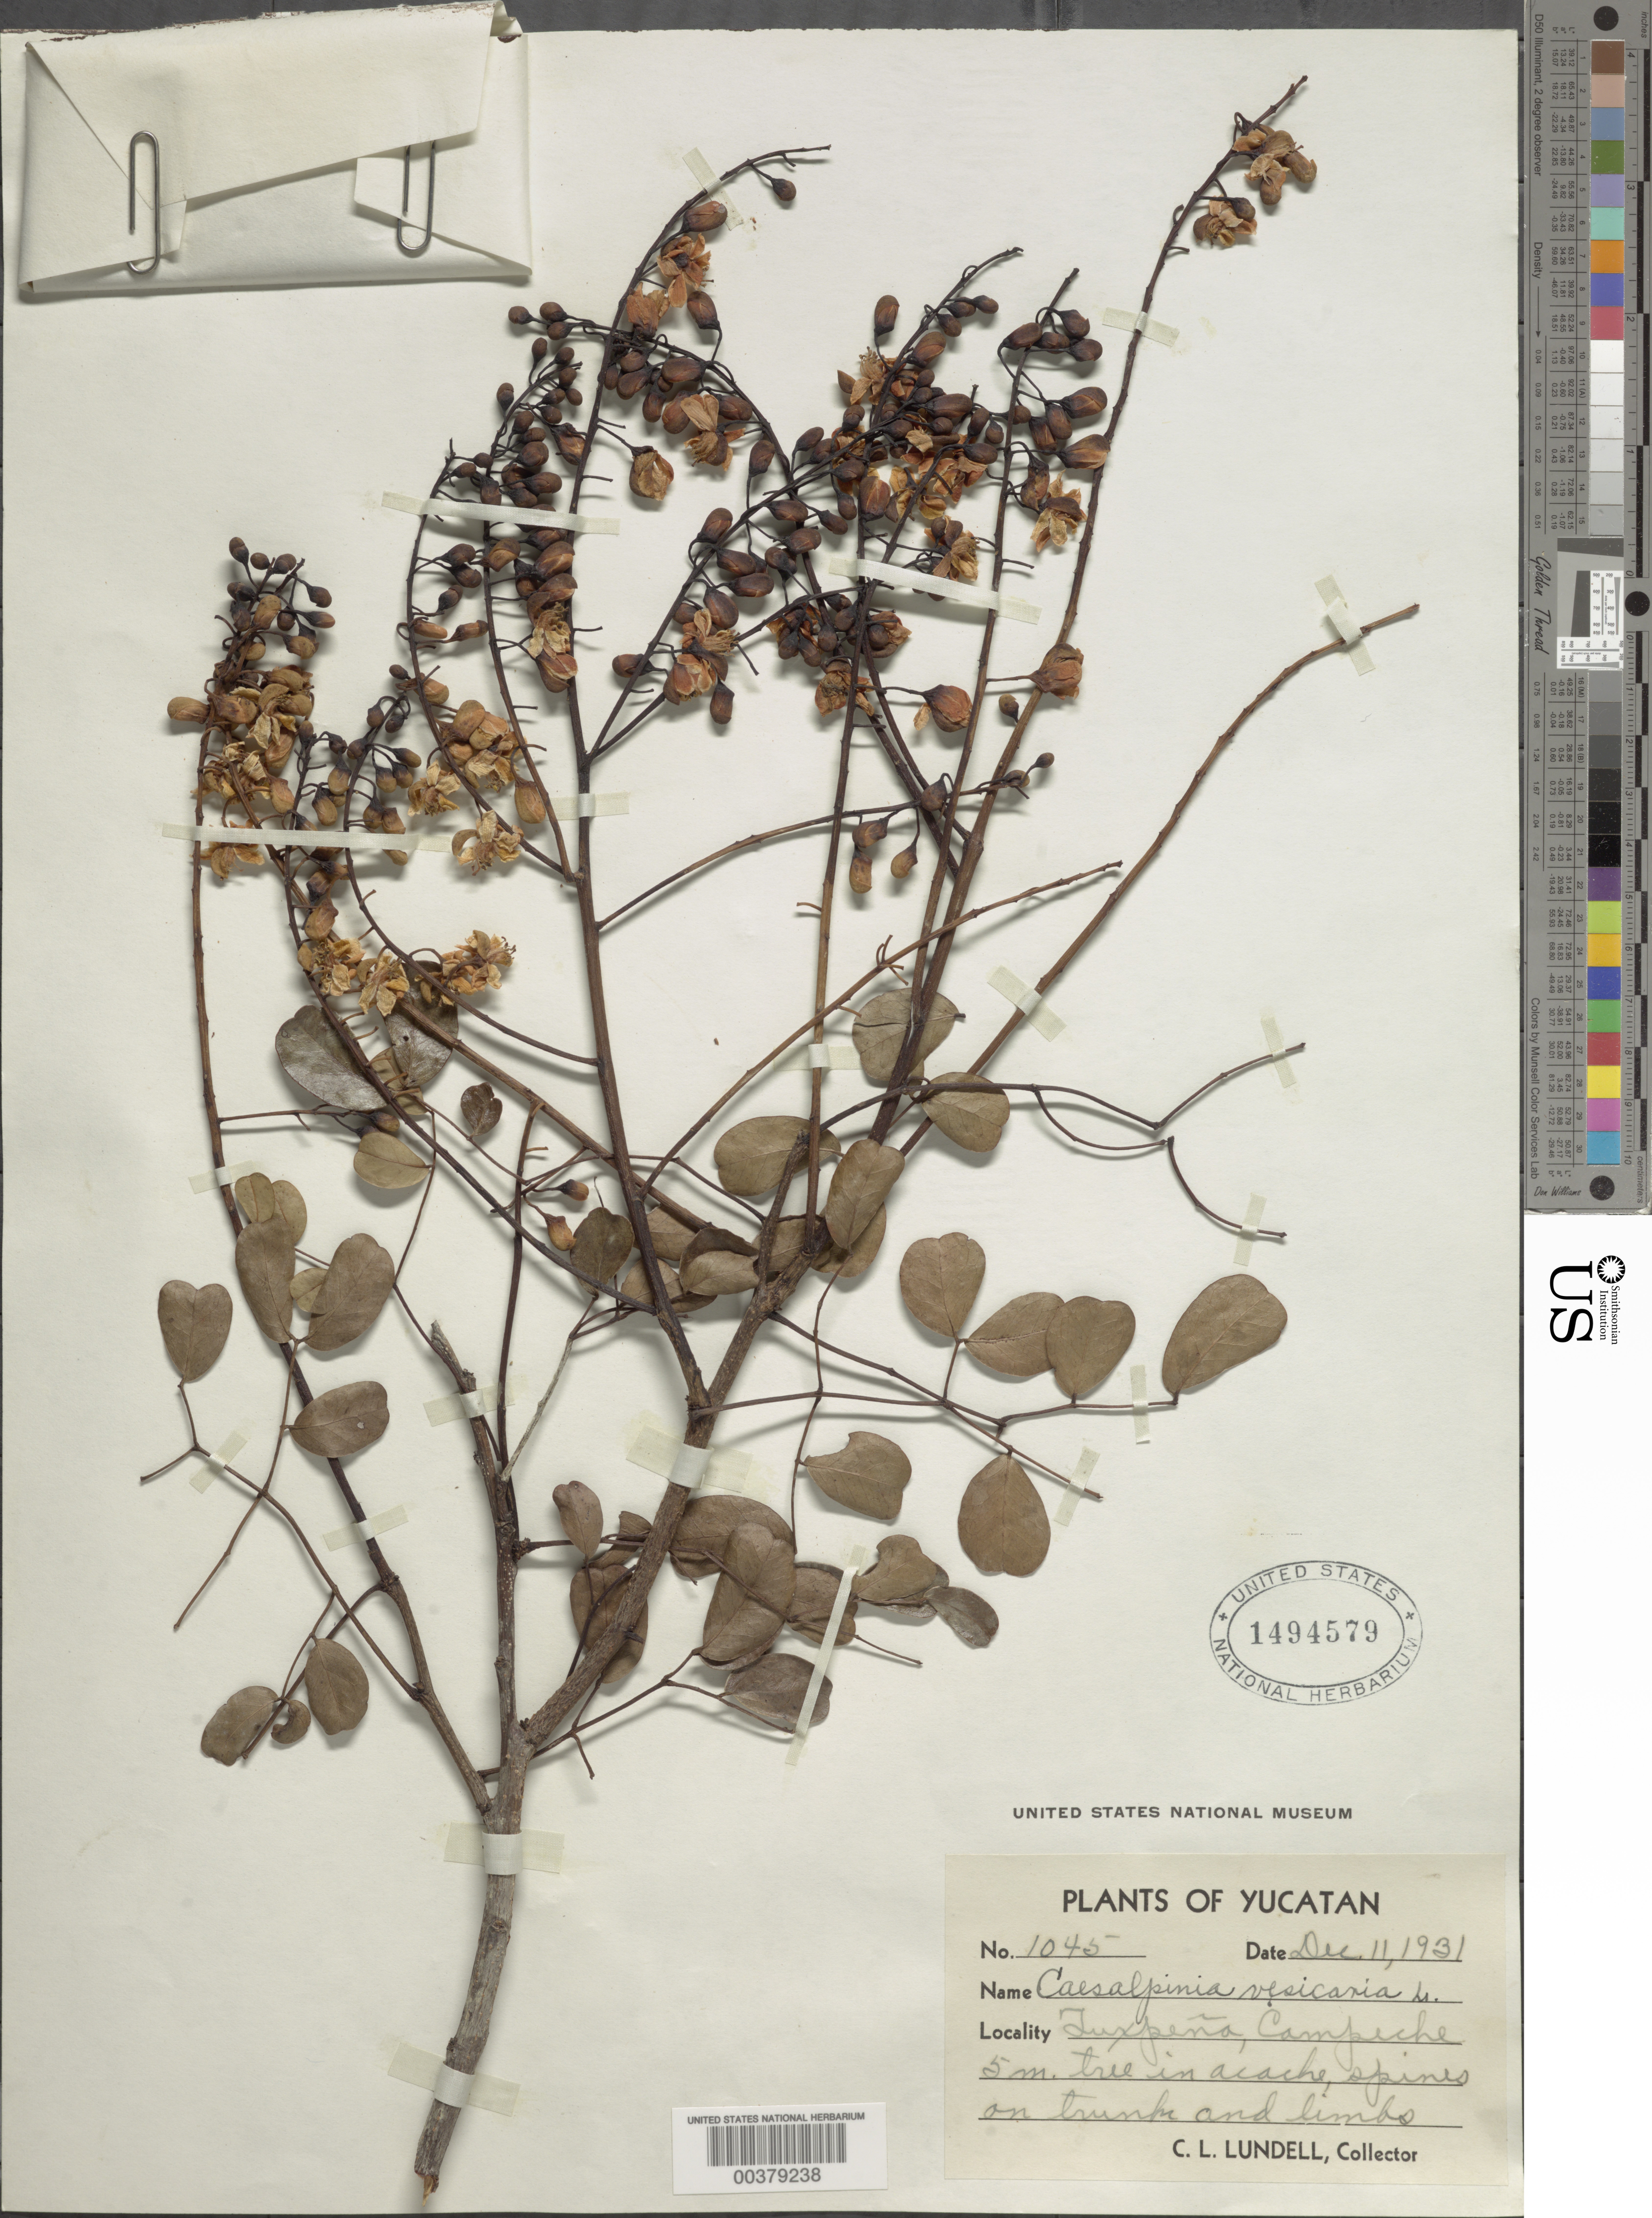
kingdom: Plantae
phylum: Tracheophyta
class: Magnoliopsida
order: Fabales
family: Fabaceae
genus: Tara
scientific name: Tara vesicaria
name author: (L.) Molinari et al.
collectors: C. L. Lundell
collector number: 1045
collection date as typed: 11 Dec 1931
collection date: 1931-12-11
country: Mexico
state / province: Campeche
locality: Tuxpena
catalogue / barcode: US 1494579